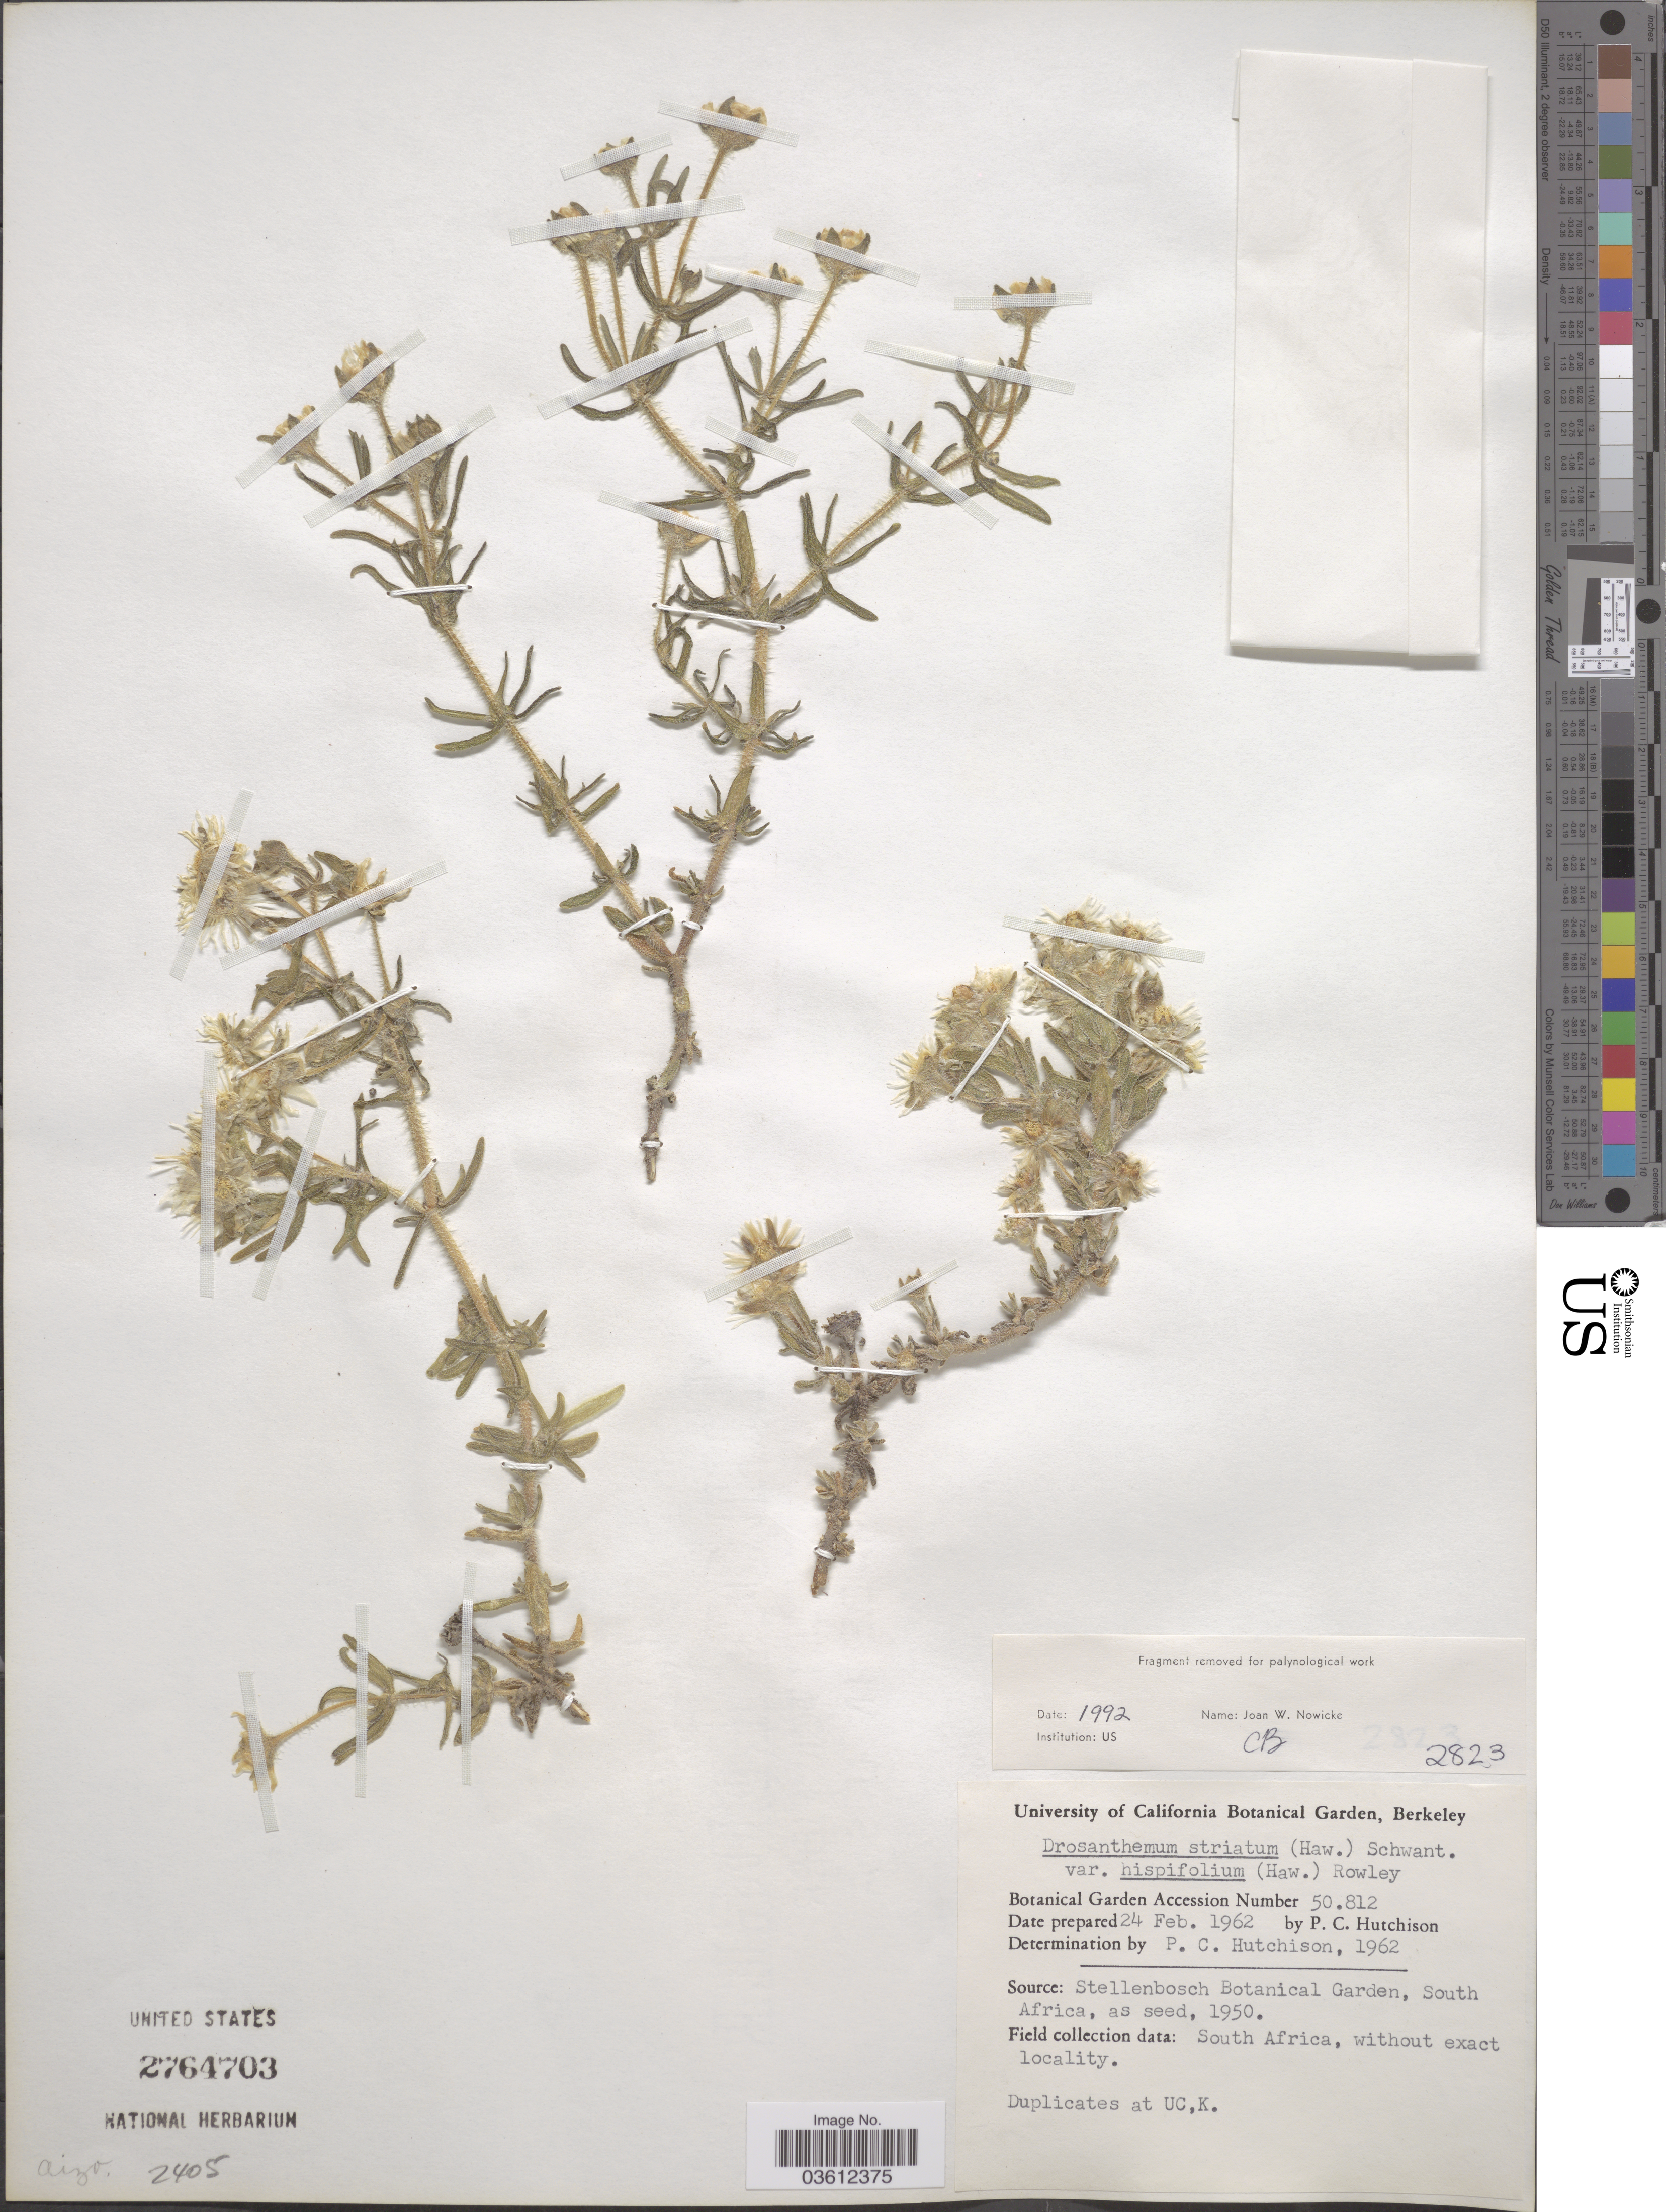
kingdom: Plantae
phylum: Tracheophyta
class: Magnoliopsida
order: Caryophyllales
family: Aizoaceae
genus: Drosanthemum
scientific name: Drosanthemum striatum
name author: Schwantes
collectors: P. C. Hutchison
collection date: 1962-02-24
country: United States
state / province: California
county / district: Alameda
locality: University of California Botanical Garden, Berkeley.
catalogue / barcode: US 2764703